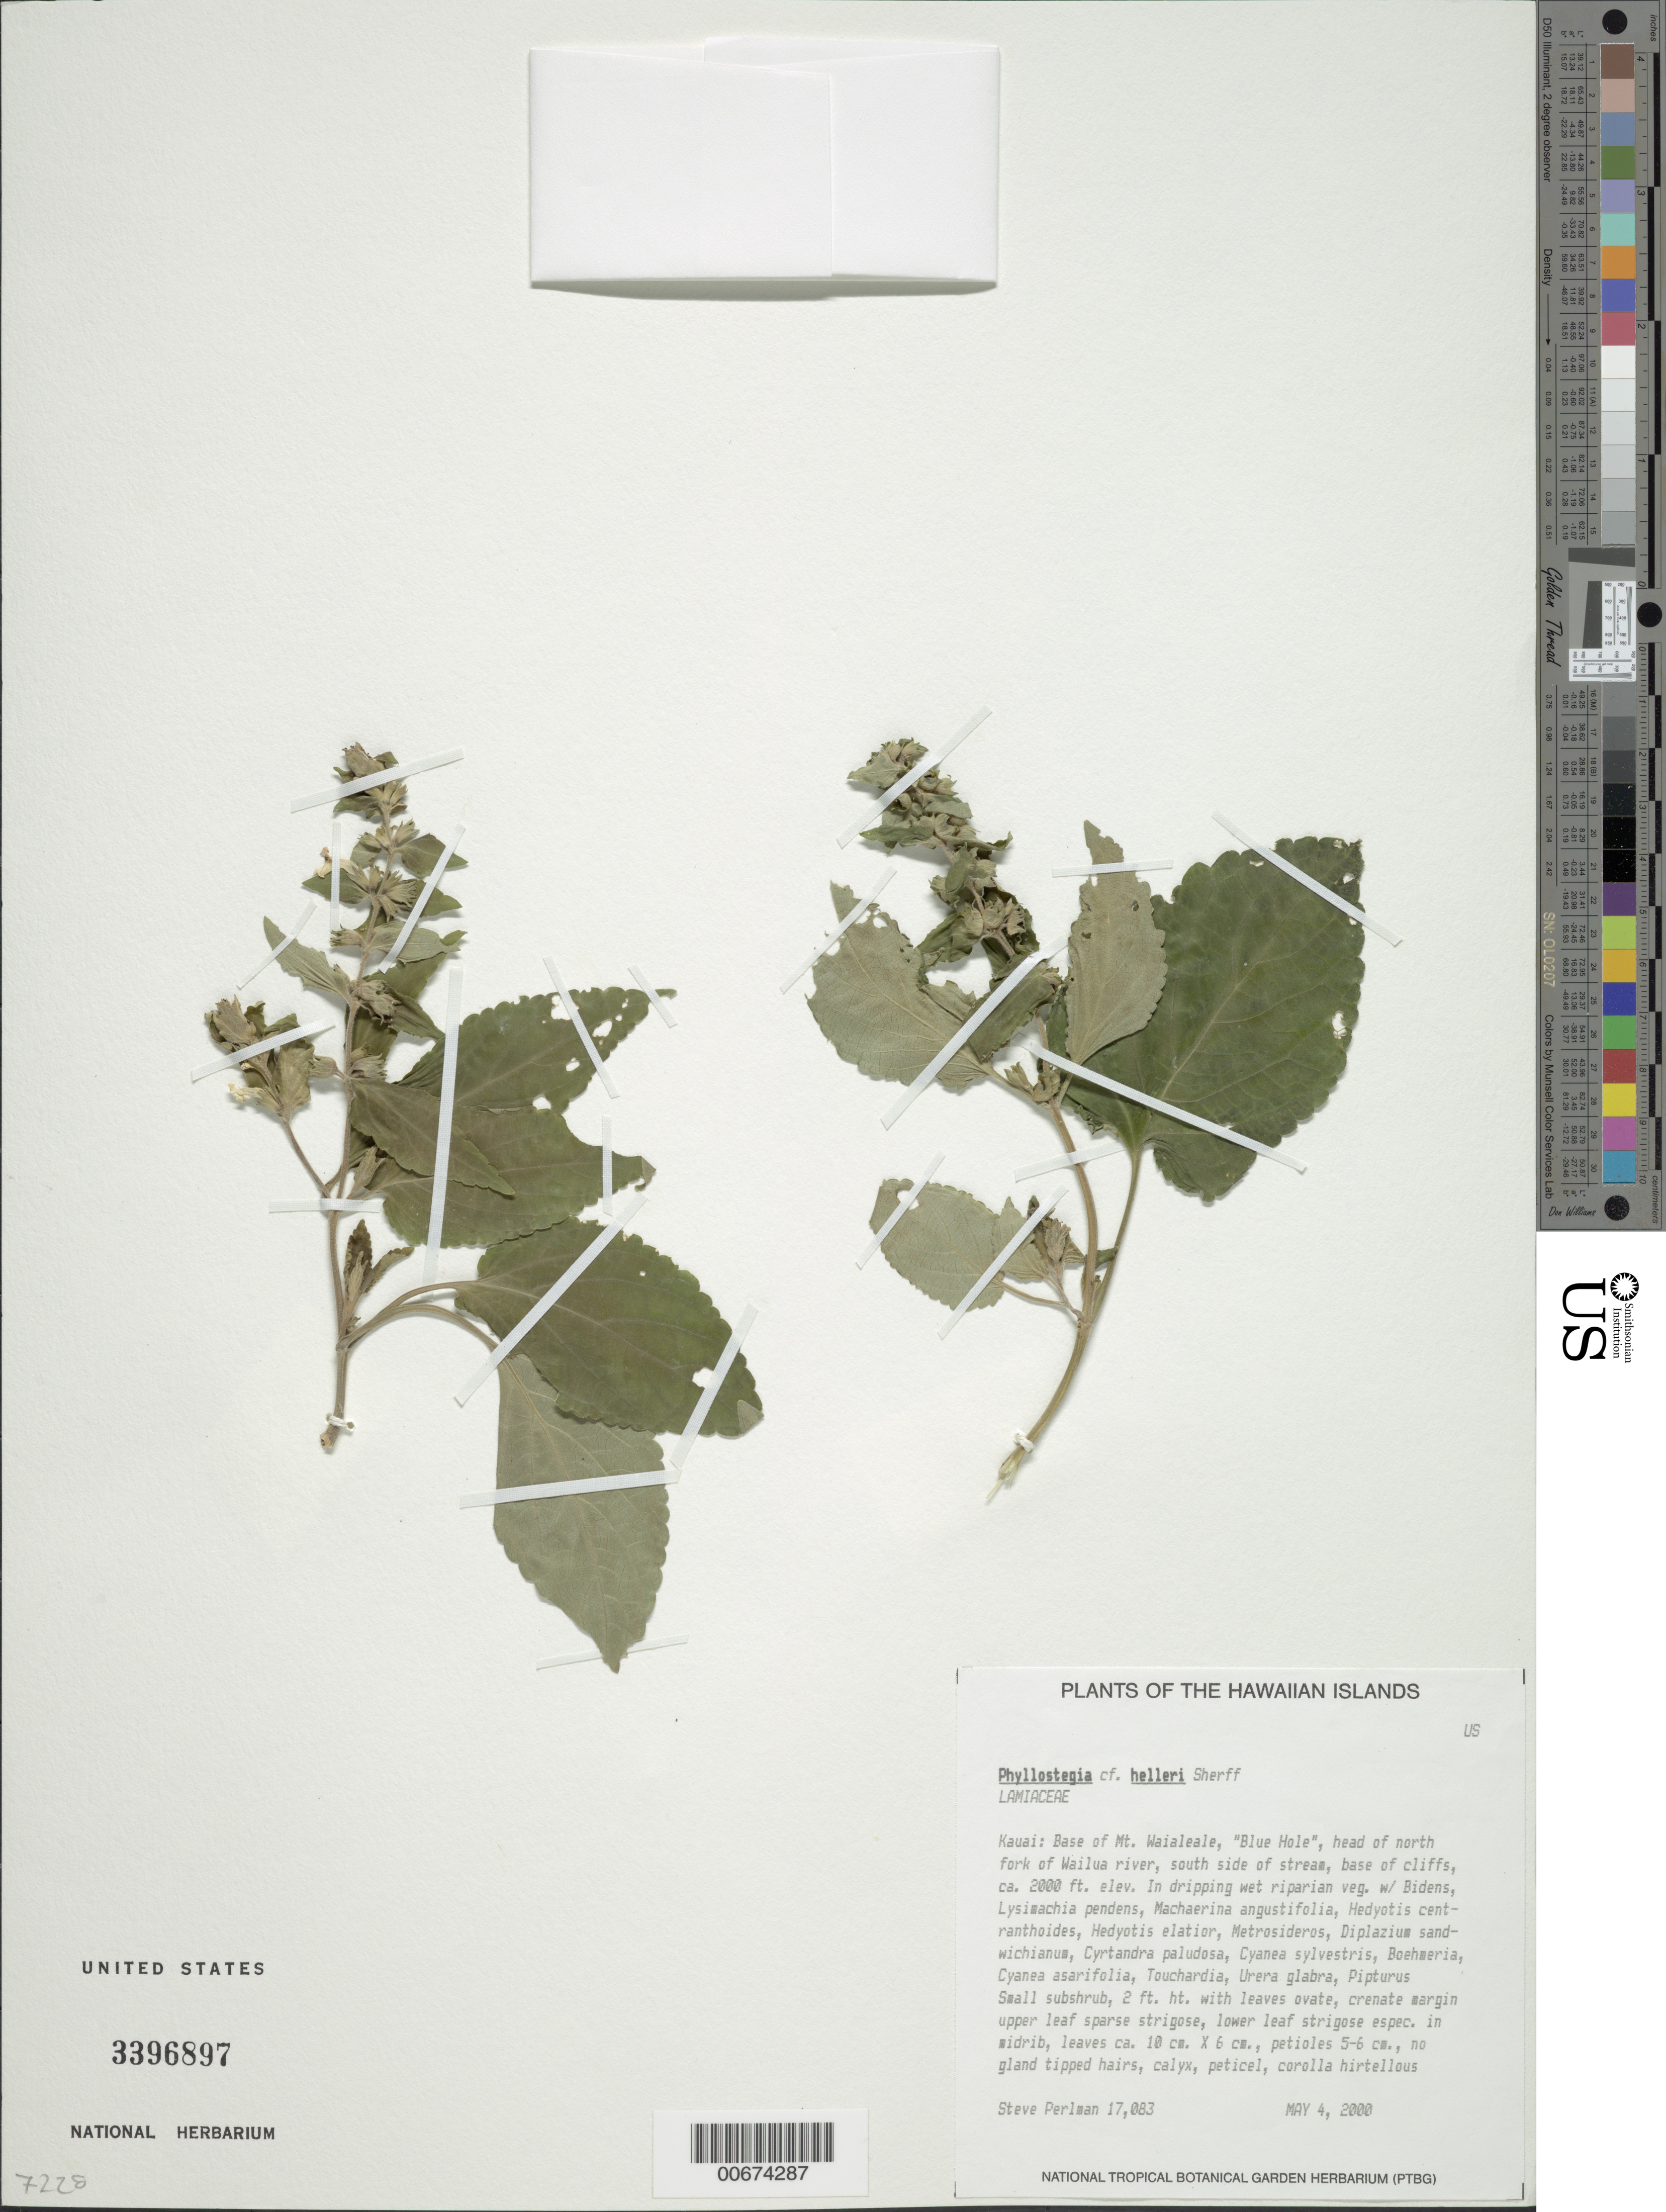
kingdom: Plantae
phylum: Tracheophyta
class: Magnoliopsida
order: Lamiales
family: Lamiaceae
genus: Phyllostegia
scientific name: Phyllostegia helleri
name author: Sherff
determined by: Wagner, W. L., (BOT), Smithsonian Institution - National Museum of Natural History (UNITED STATES)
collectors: S. P. Perlman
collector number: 17083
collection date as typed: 4 May 2000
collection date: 2000-05-04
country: United States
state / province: Hawaii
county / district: Kauai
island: Kaua'i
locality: Base of Mt. Waialeale, "Blue Hole", head of north fork of Wailua river, south side of stream, base of cliffs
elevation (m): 609.6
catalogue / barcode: US 3396897